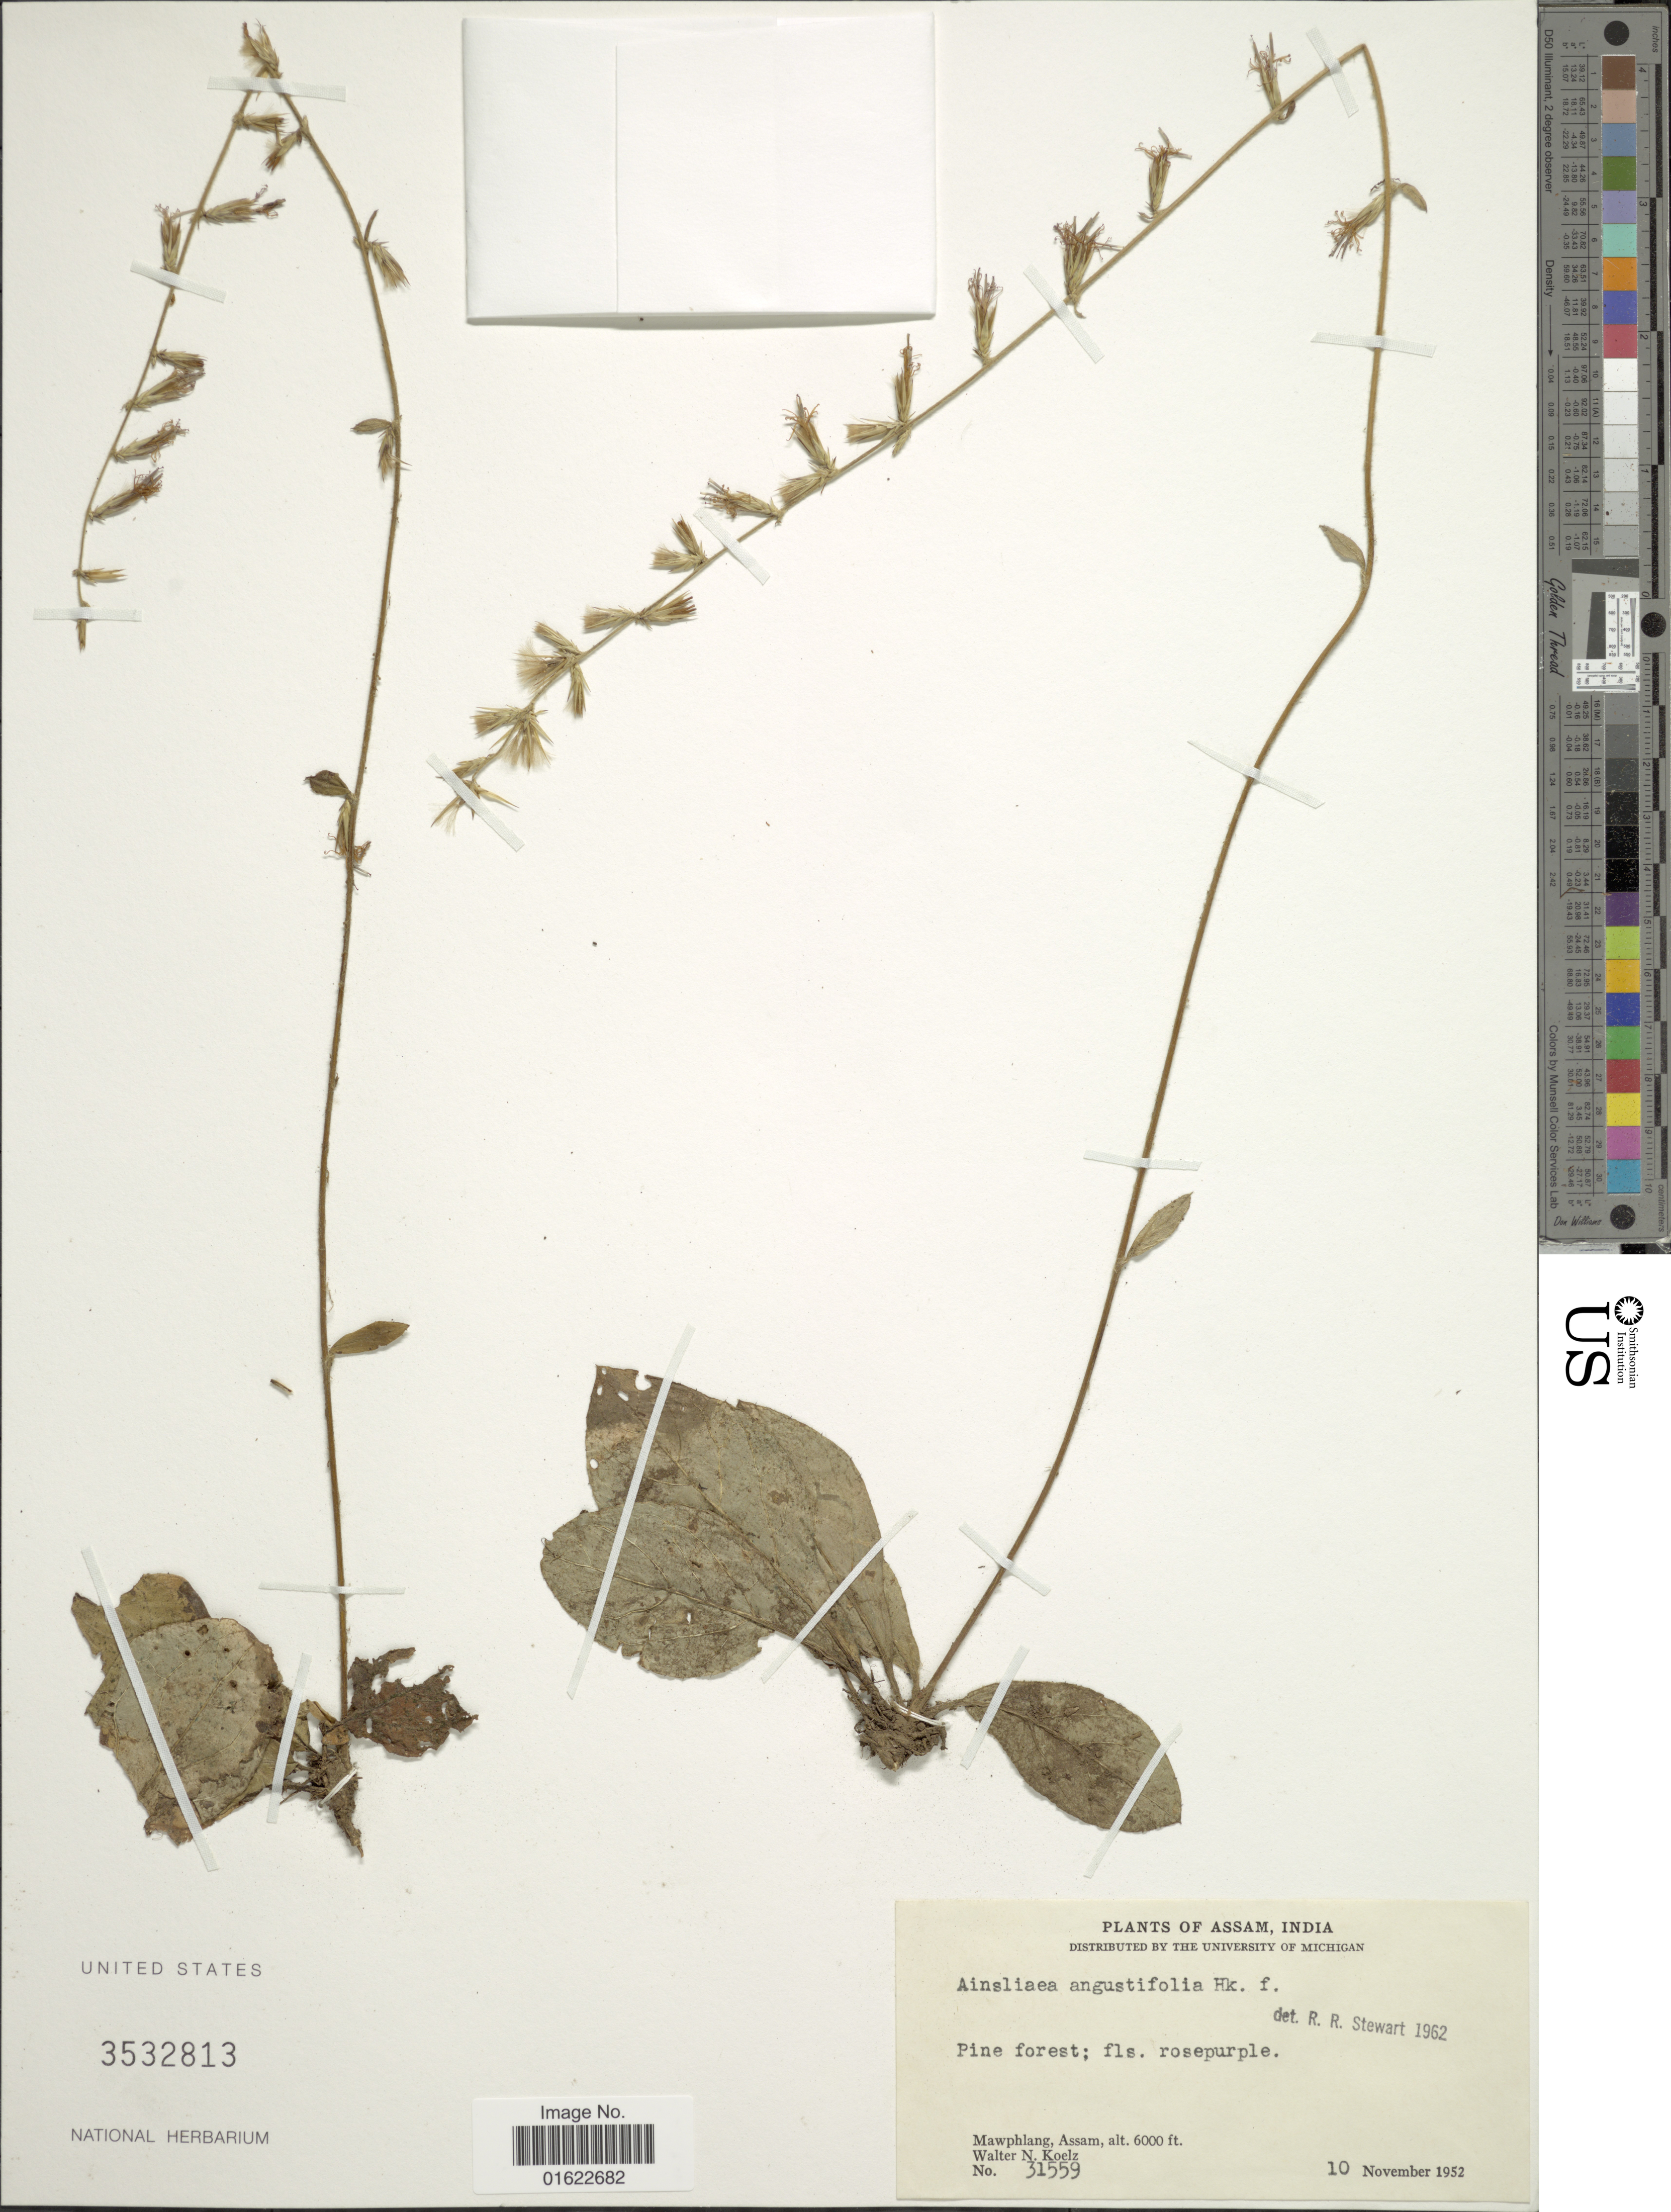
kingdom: Plantae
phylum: Tracheophyta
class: Magnoliopsida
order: Asterales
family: Asteraceae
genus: Ainsliaea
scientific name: Ainsliaea angustifolia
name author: Hook. f. & Thomson ex C.B. Clarke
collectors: W. N. Koelz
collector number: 31559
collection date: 1952-11-10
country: India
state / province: Assam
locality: Mawphlang, Assam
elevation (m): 1829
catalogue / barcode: US 3532813